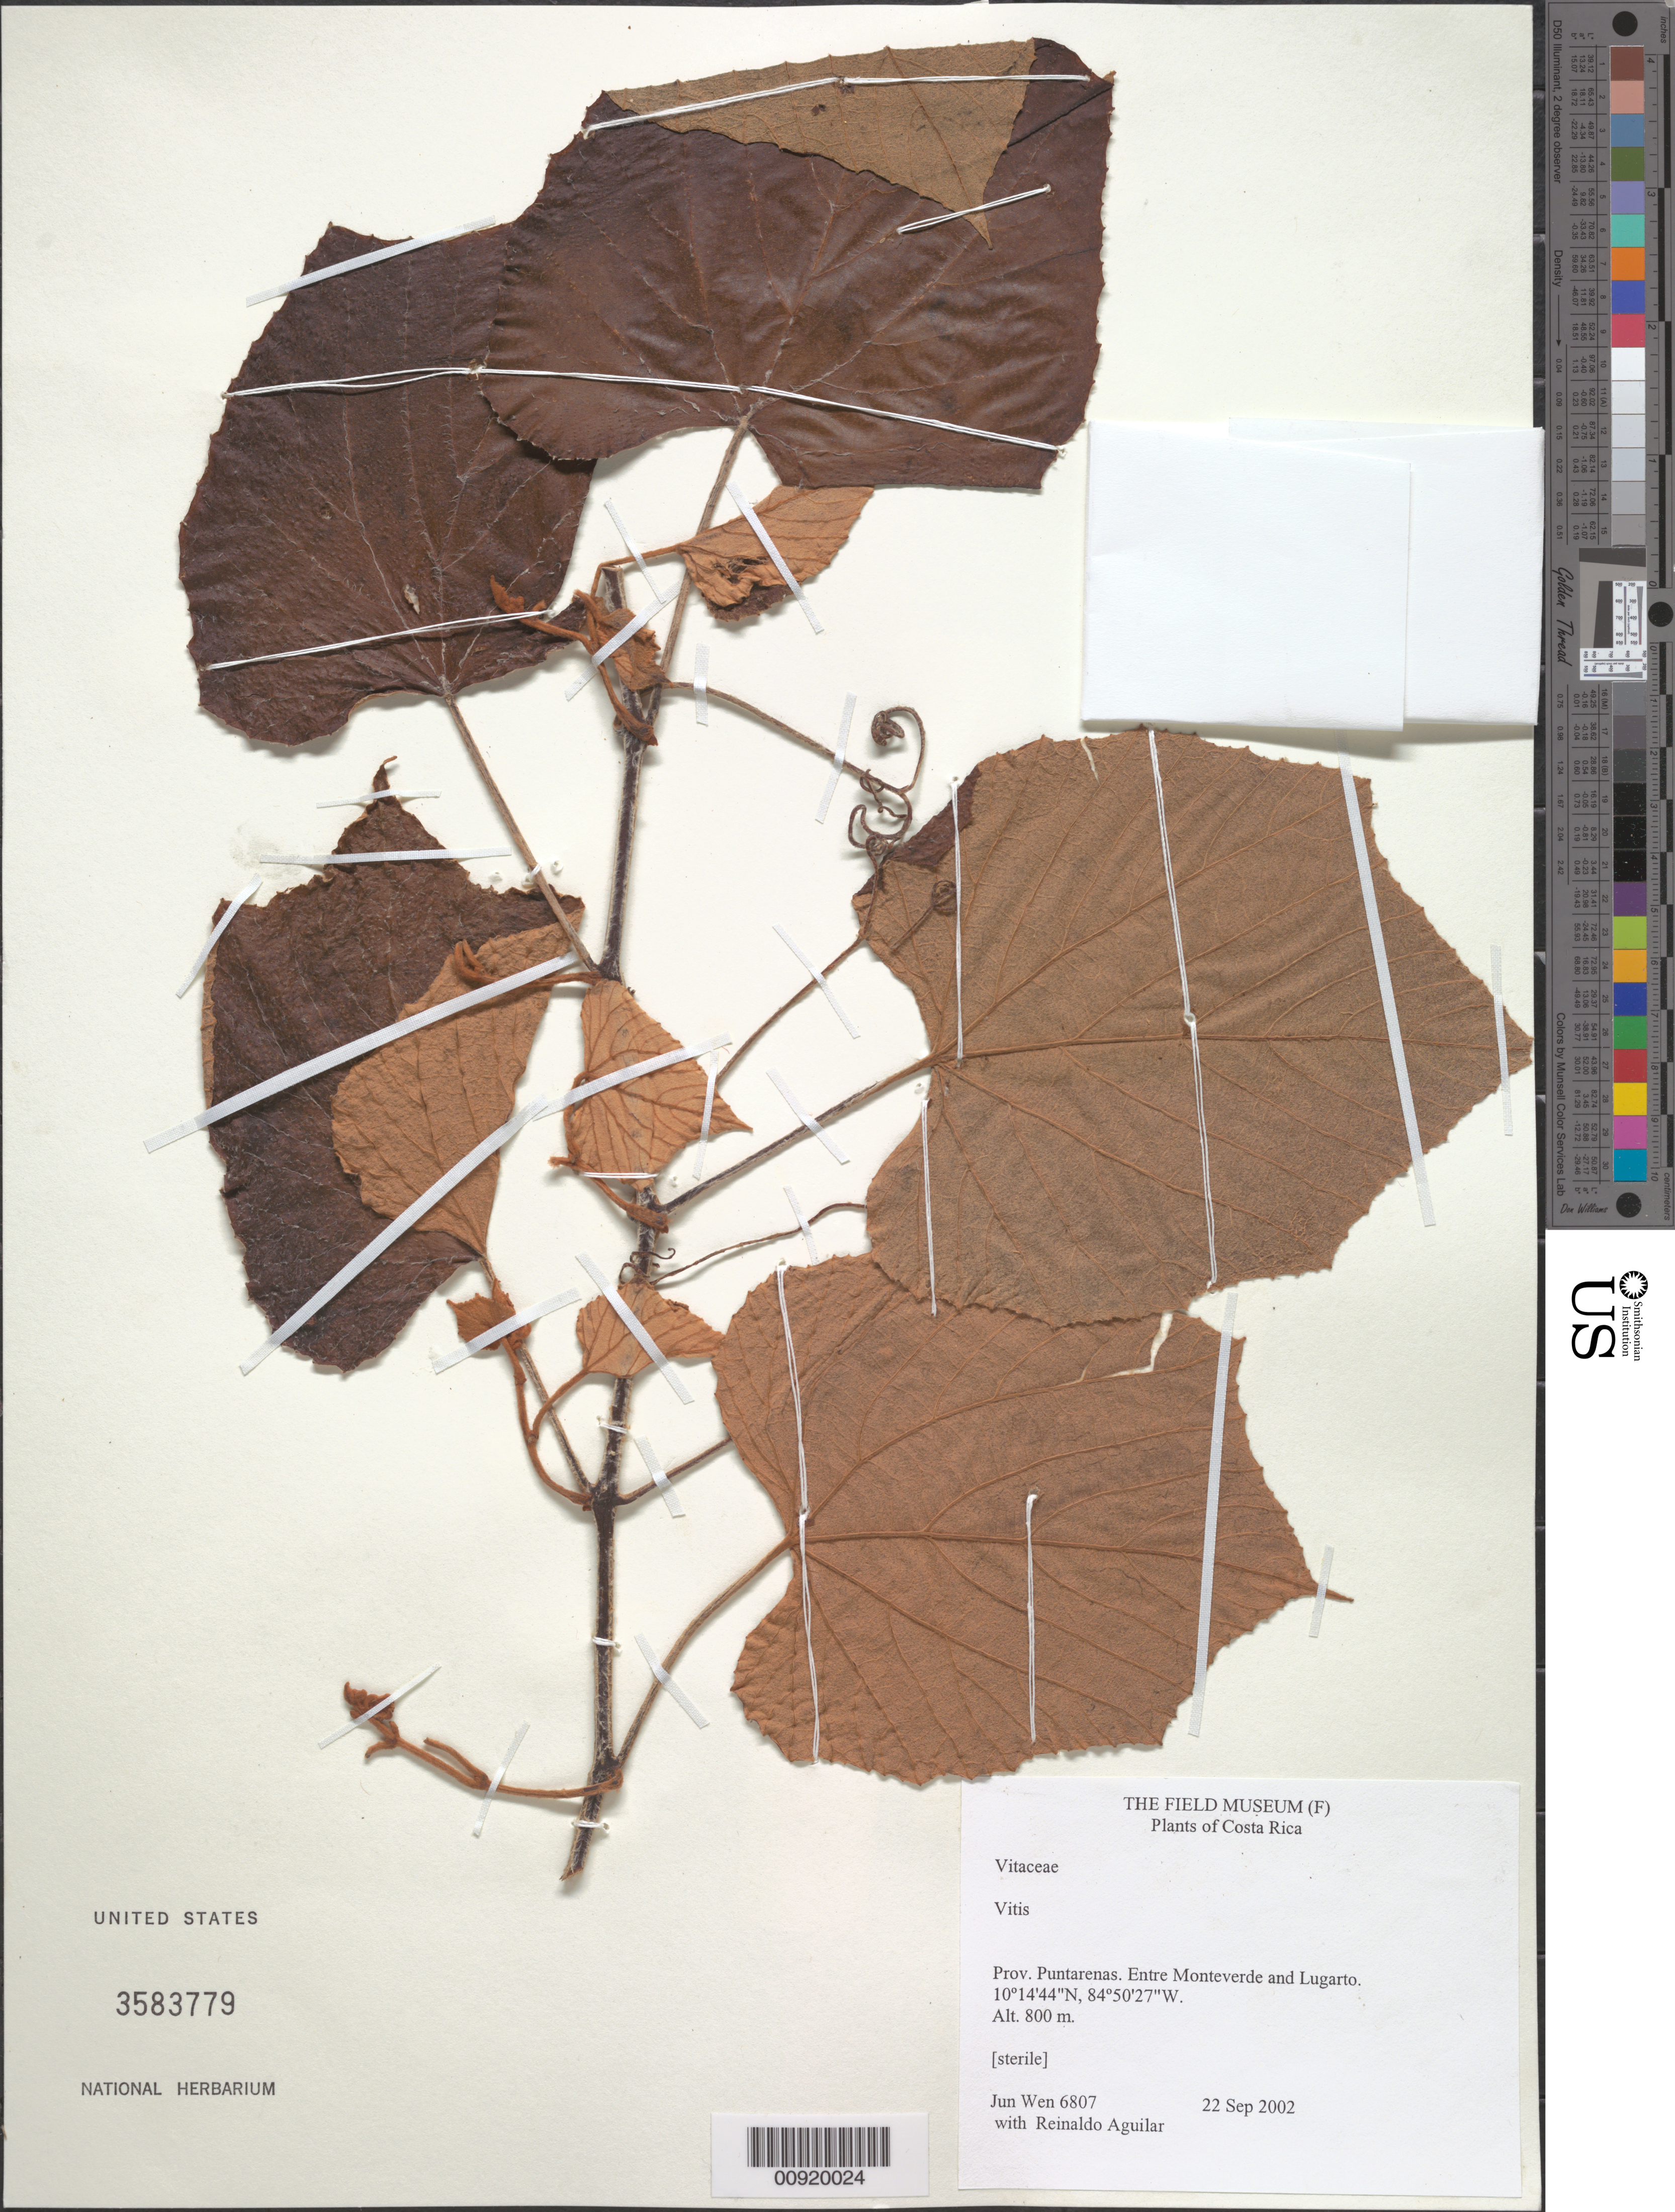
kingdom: Plantae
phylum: Tracheophyta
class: Magnoliopsida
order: Vitales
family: Vitaceae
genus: Vitis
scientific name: Vitis sp.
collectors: J. Wen & R. Aguilar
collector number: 6807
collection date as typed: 22 Sep 2002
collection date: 2002-09-22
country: Costa Rica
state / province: Puntarenas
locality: Entre Monteverde and Lugarto.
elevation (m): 800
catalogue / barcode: US 3583779